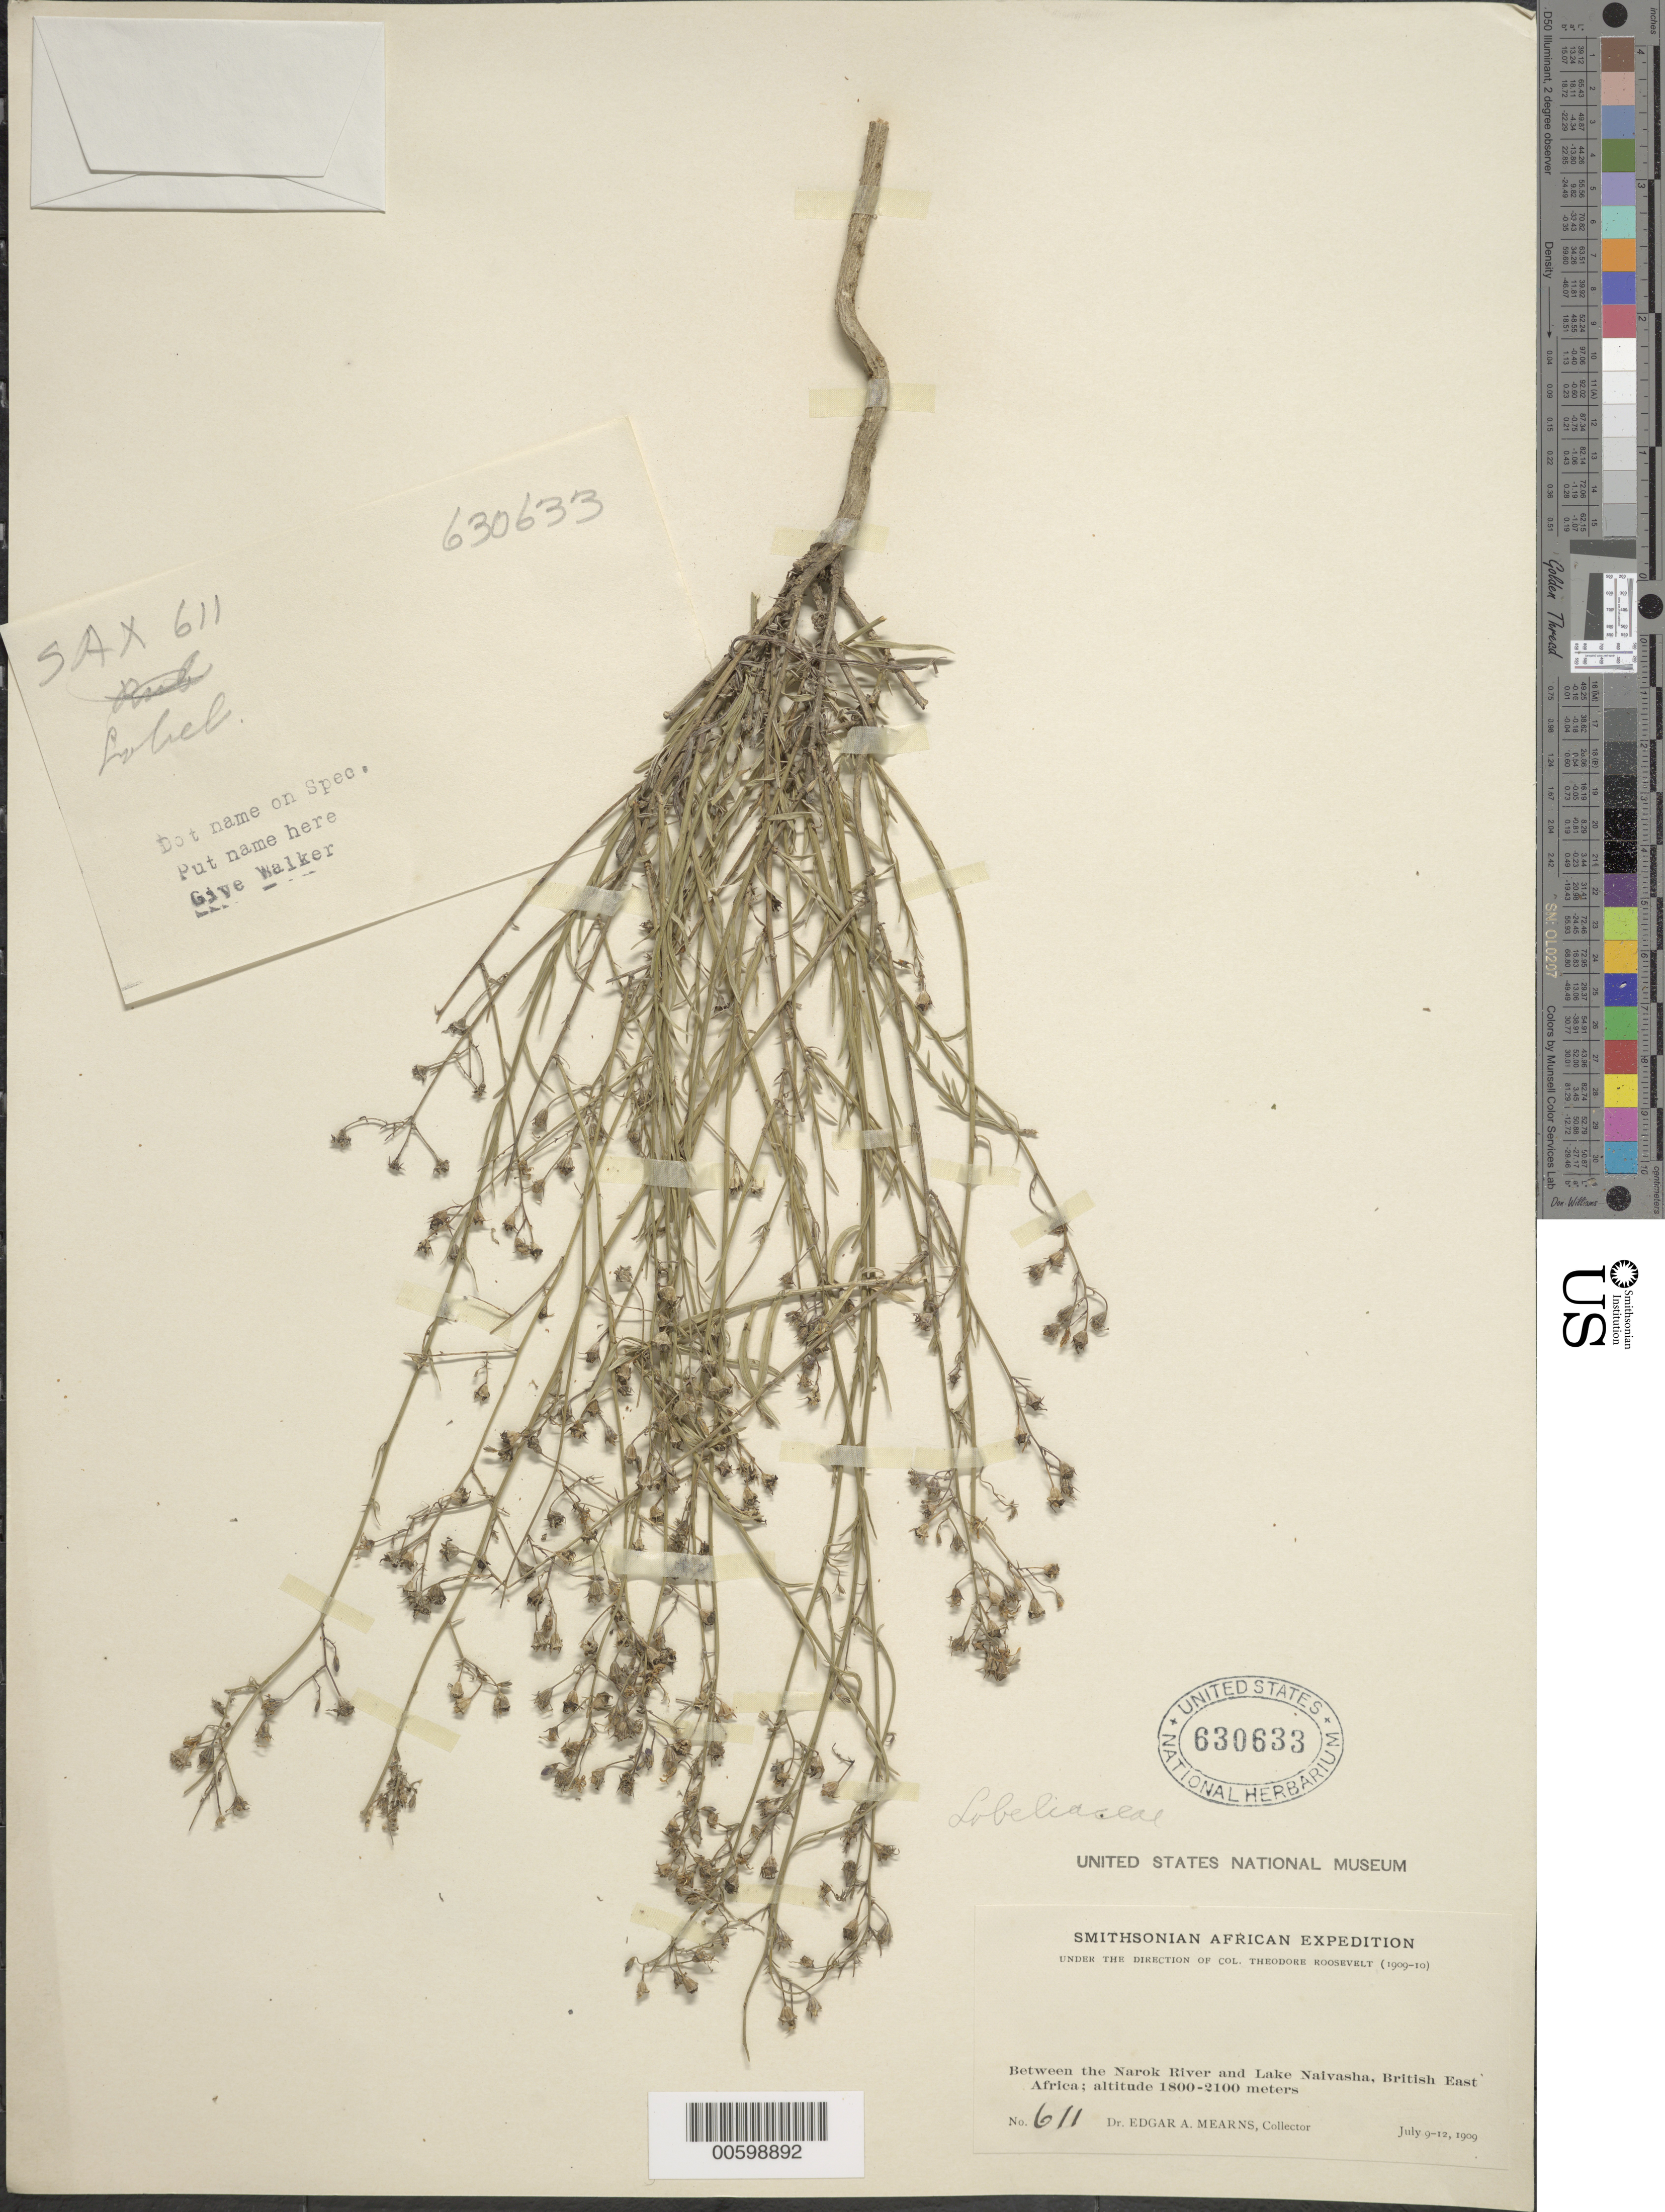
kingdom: Plantae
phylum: Tracheophyta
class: Magnoliopsida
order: Asterales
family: Campanulaceae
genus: Lobelia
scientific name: Lobelia sp.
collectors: E. A. Mearns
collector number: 611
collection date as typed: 09 Jul 1909 to 12 Jul 1909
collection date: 1909-07-09/1909-07-12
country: Kenya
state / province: Nakuru / Narok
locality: Between the Narok river and Lake Naivasha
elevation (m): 1800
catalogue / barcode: US 630633